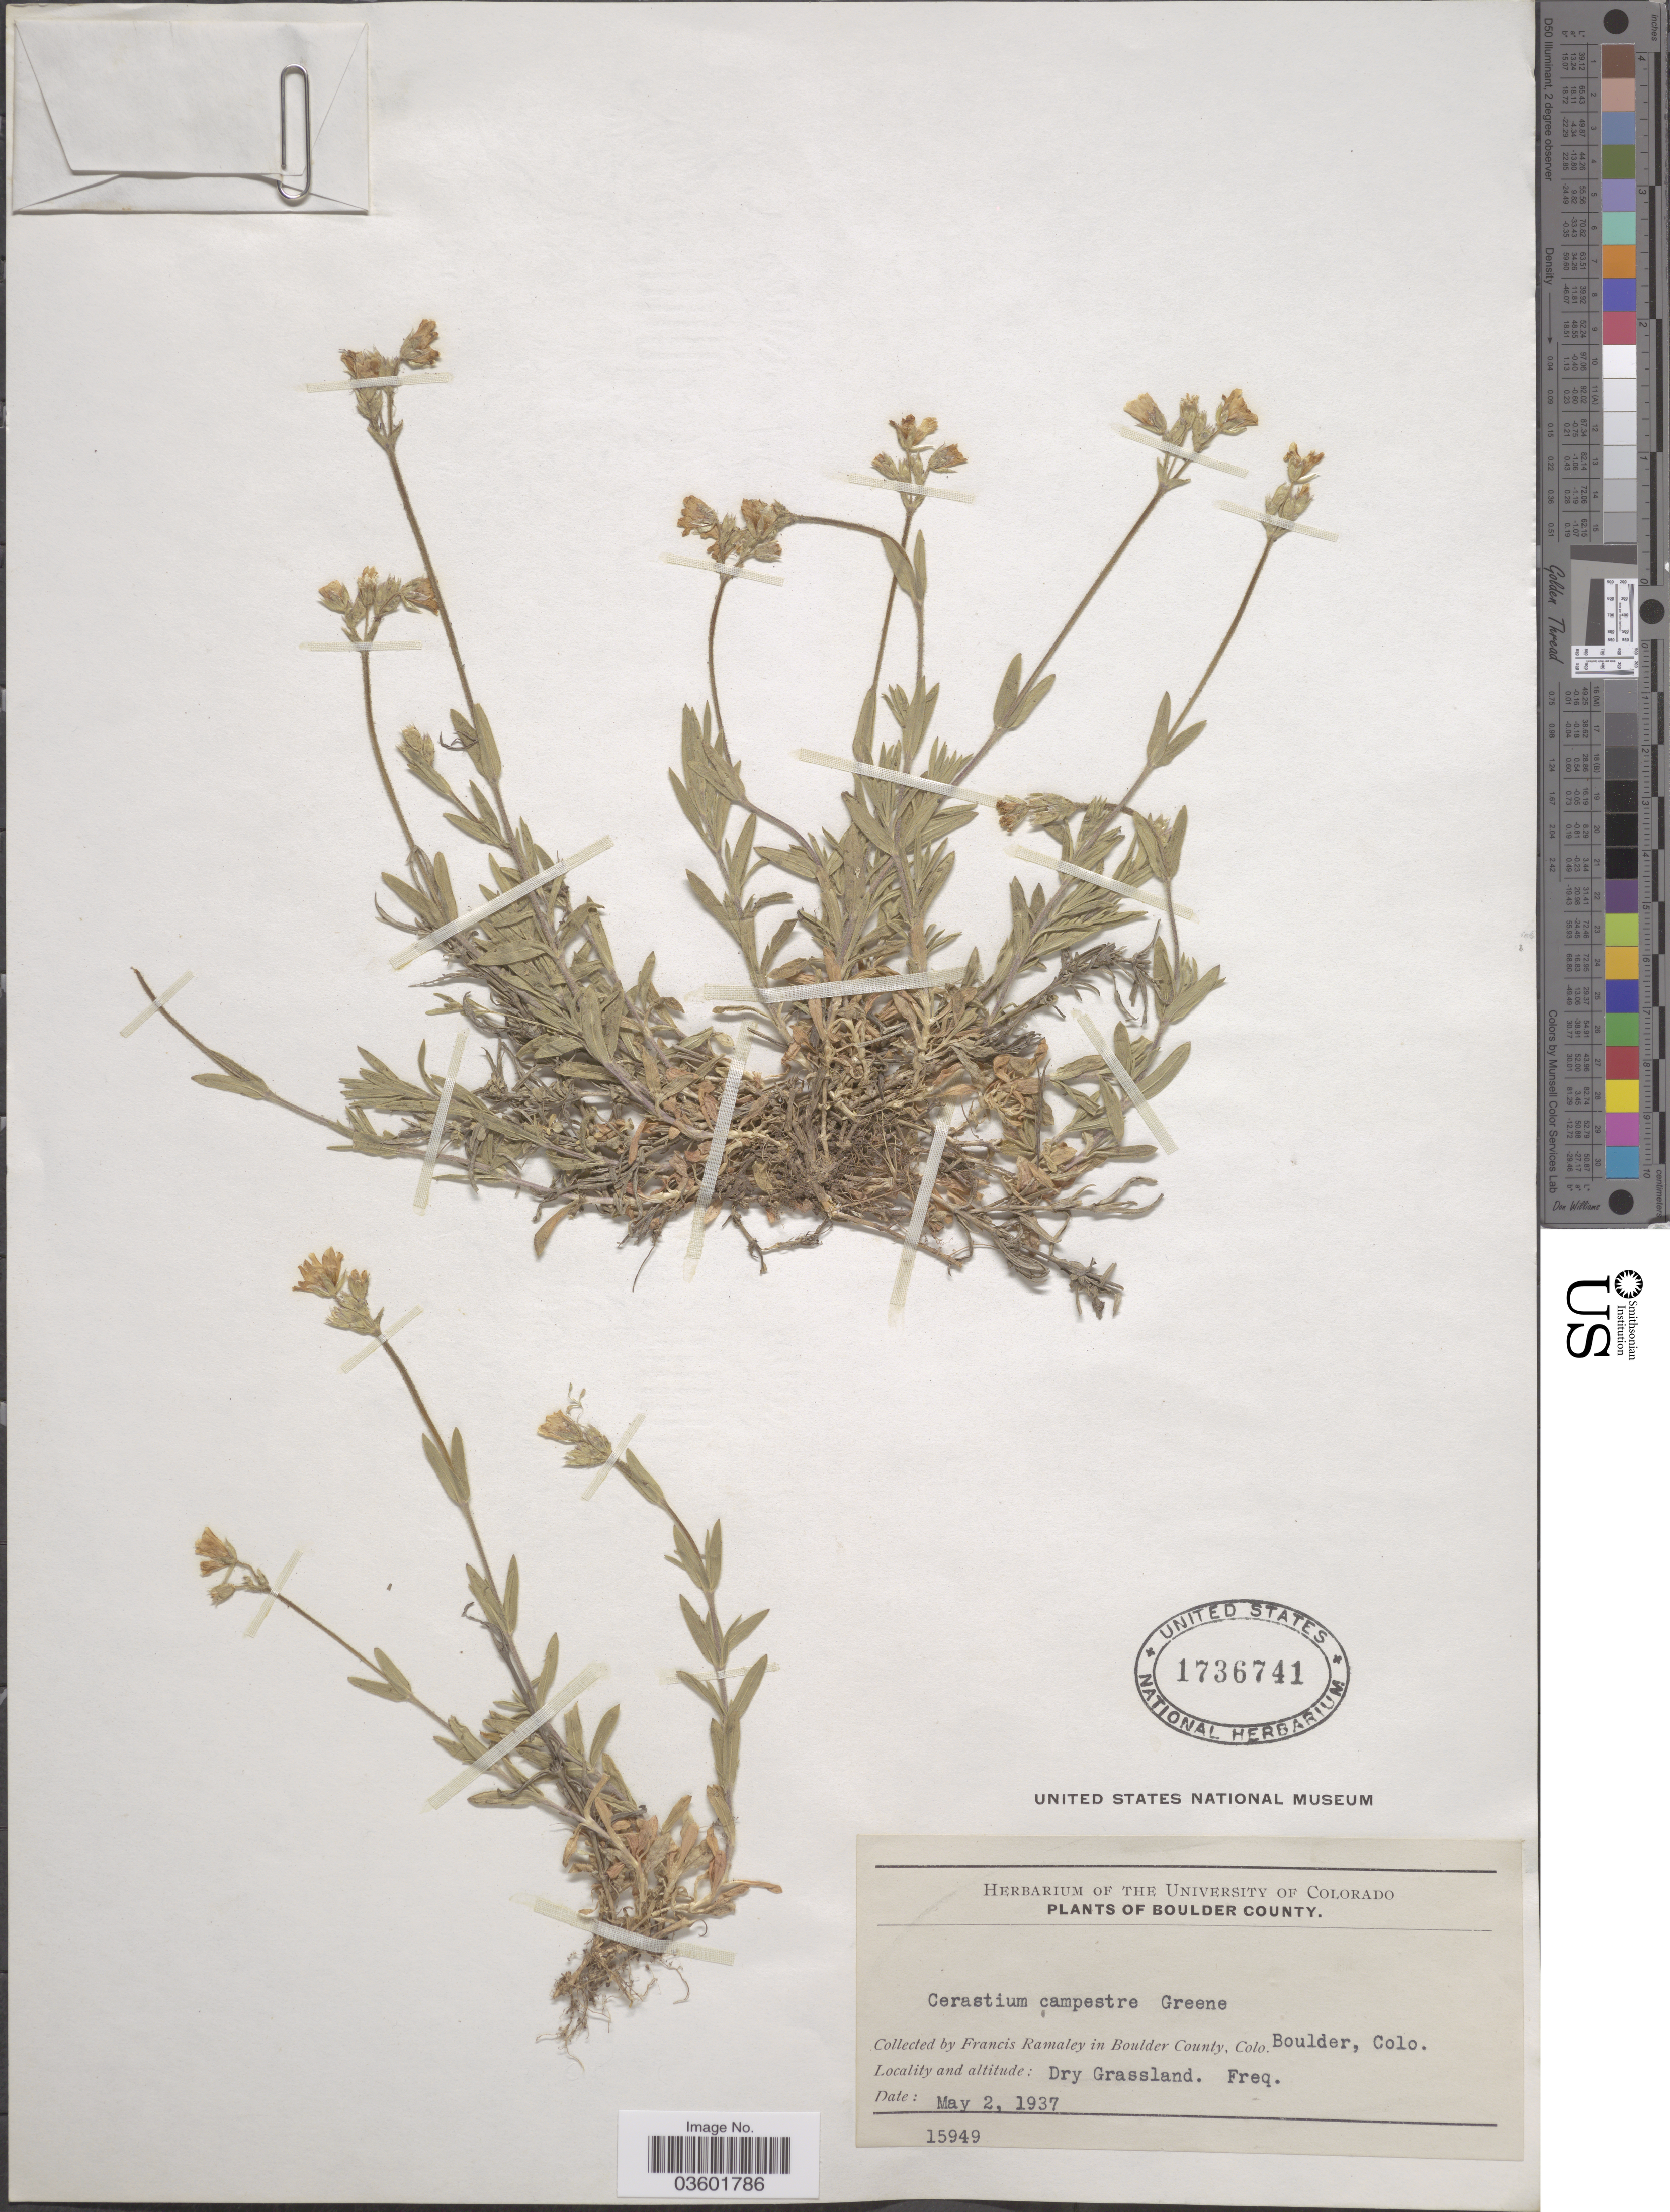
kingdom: Plantae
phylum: Tracheophyta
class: Magnoliopsida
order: Caryophyllales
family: Caryophyllaceae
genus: Cerastium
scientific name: Cerastium campestre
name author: Greene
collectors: F. Ramaley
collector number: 15949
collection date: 1937-05-02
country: United States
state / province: Colorado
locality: Boulder County. Boulder.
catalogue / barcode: US 1736741